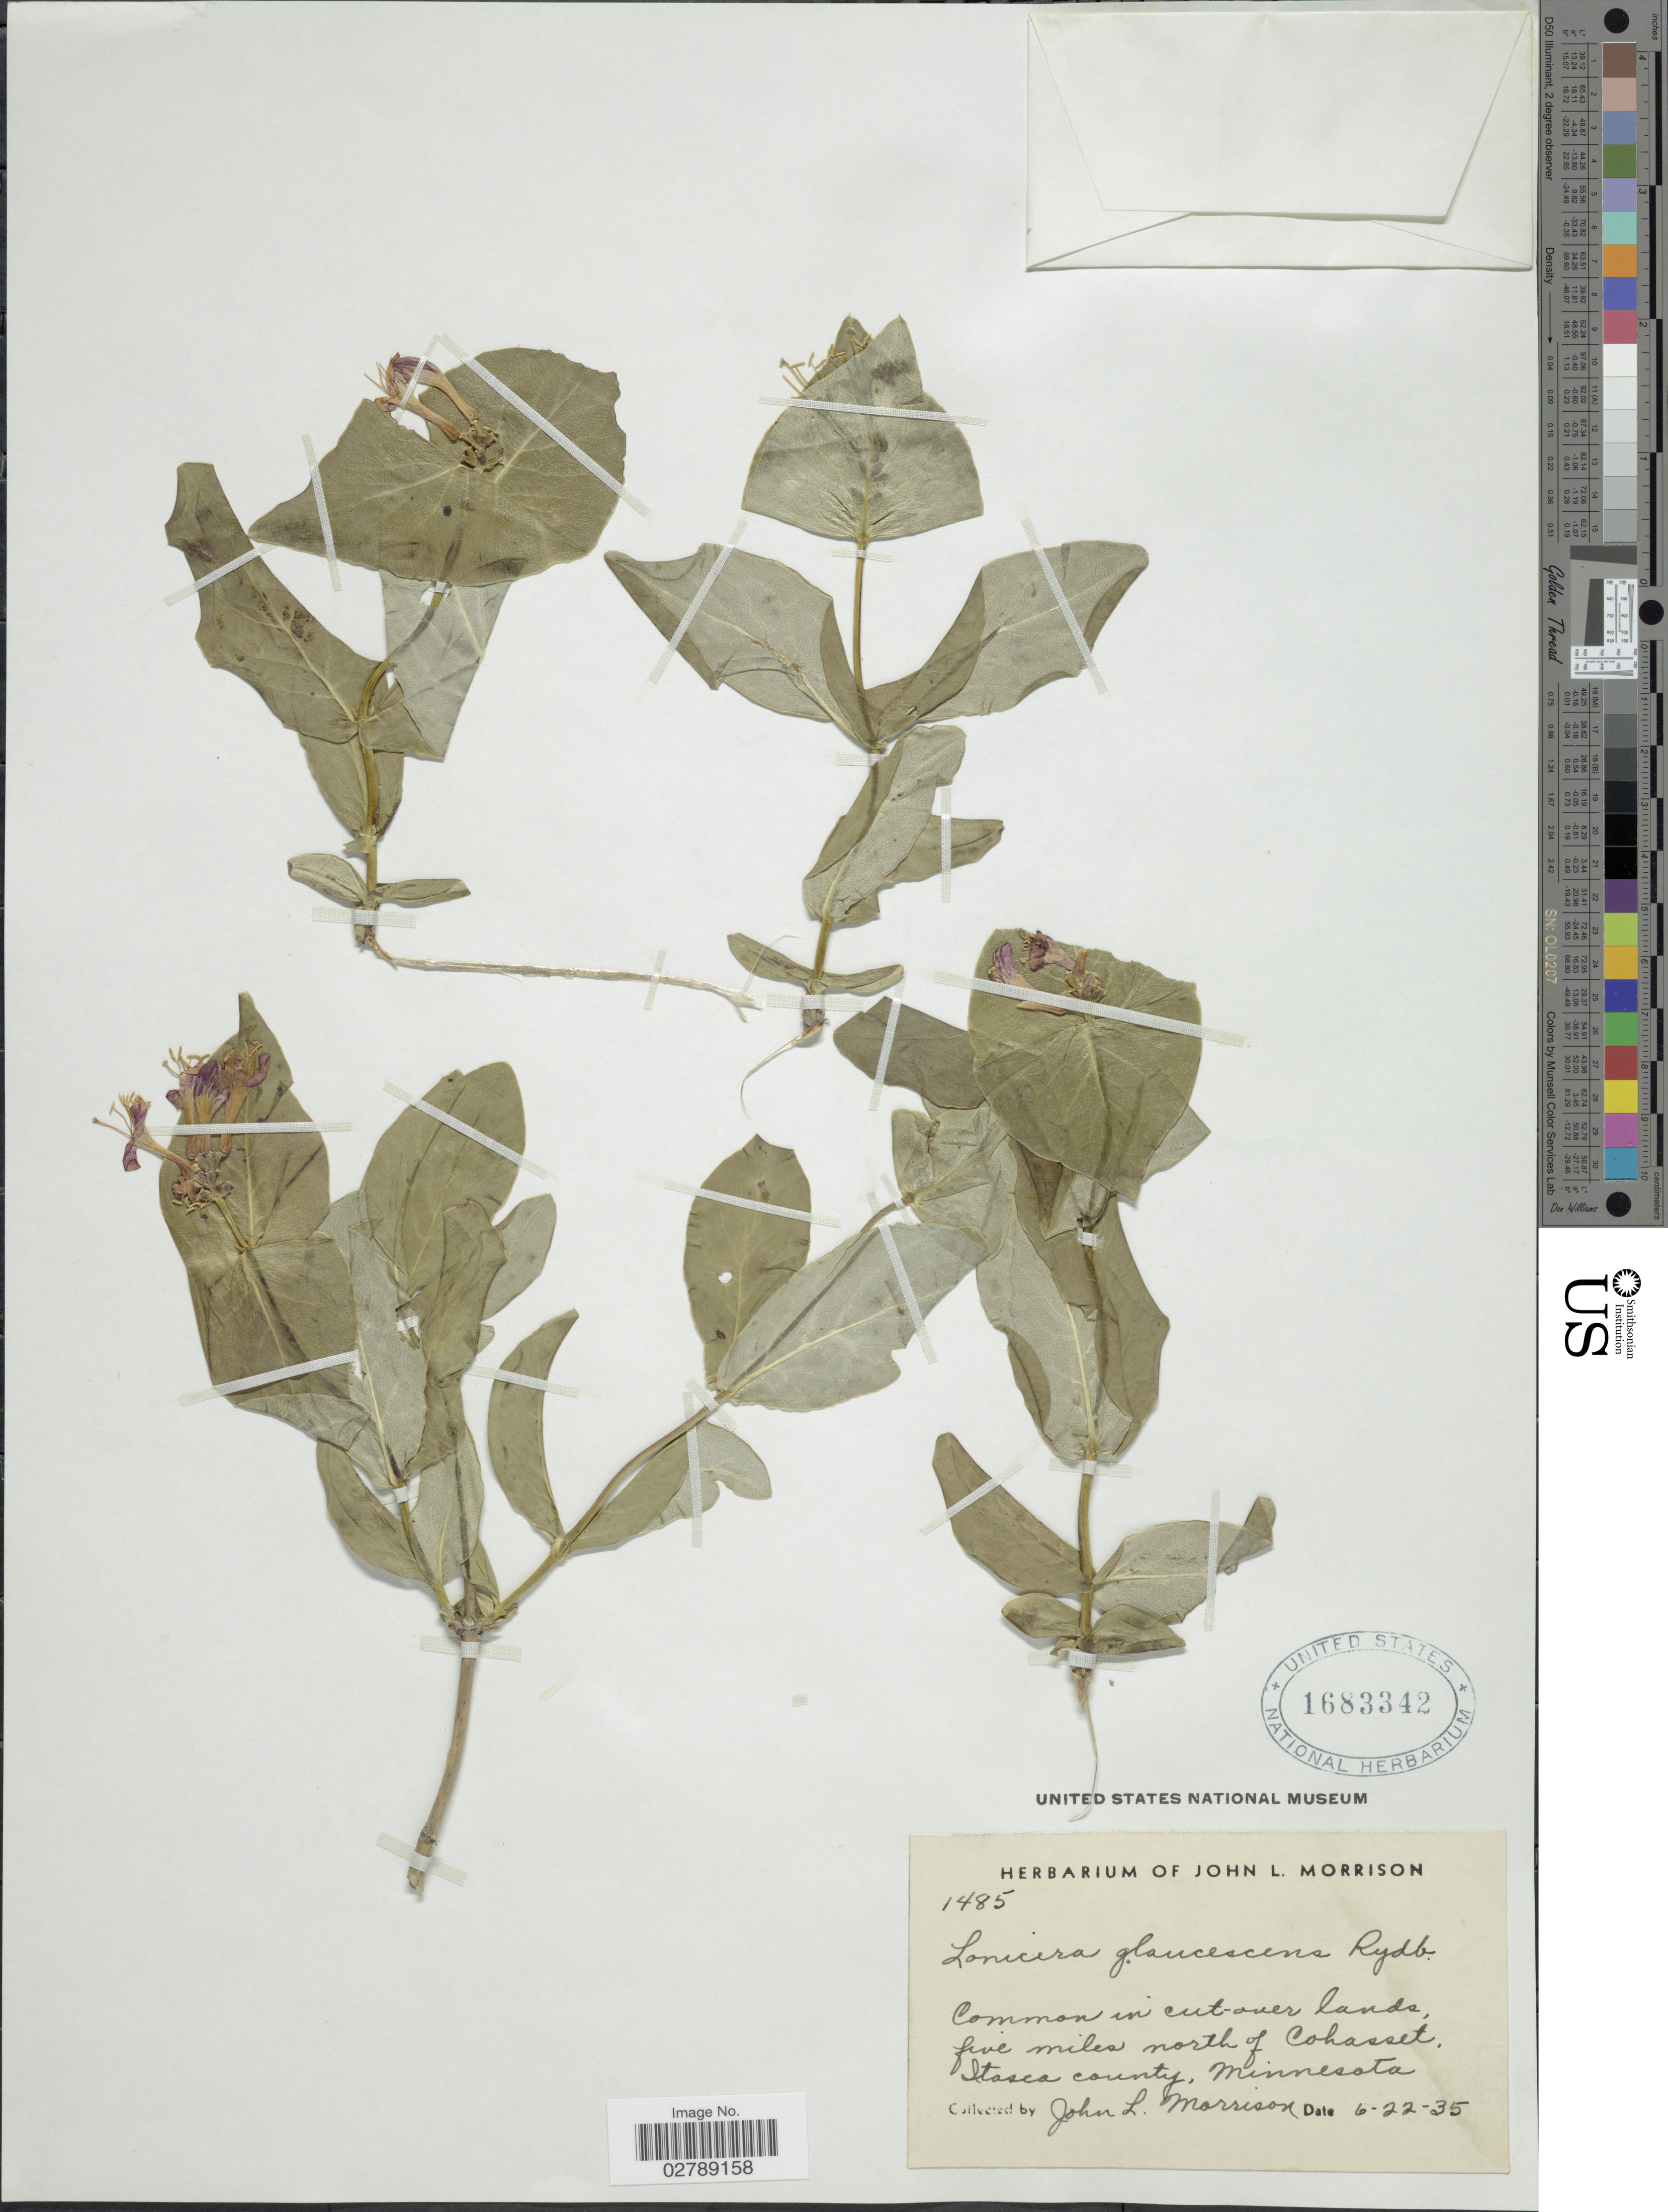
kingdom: Plantae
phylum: Tracheophyta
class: Magnoliopsida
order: Dipsacales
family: Caprifoliaceae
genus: Lonicera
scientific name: Lonicera dioica var. glaucescens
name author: (Rydb.) Butters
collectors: J. Morrison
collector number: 1485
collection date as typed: Transcribed d/m/y: 22/6/35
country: United States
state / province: Minnesota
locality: Five miles north of Cohasset. Stasca county.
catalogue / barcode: US 1683342